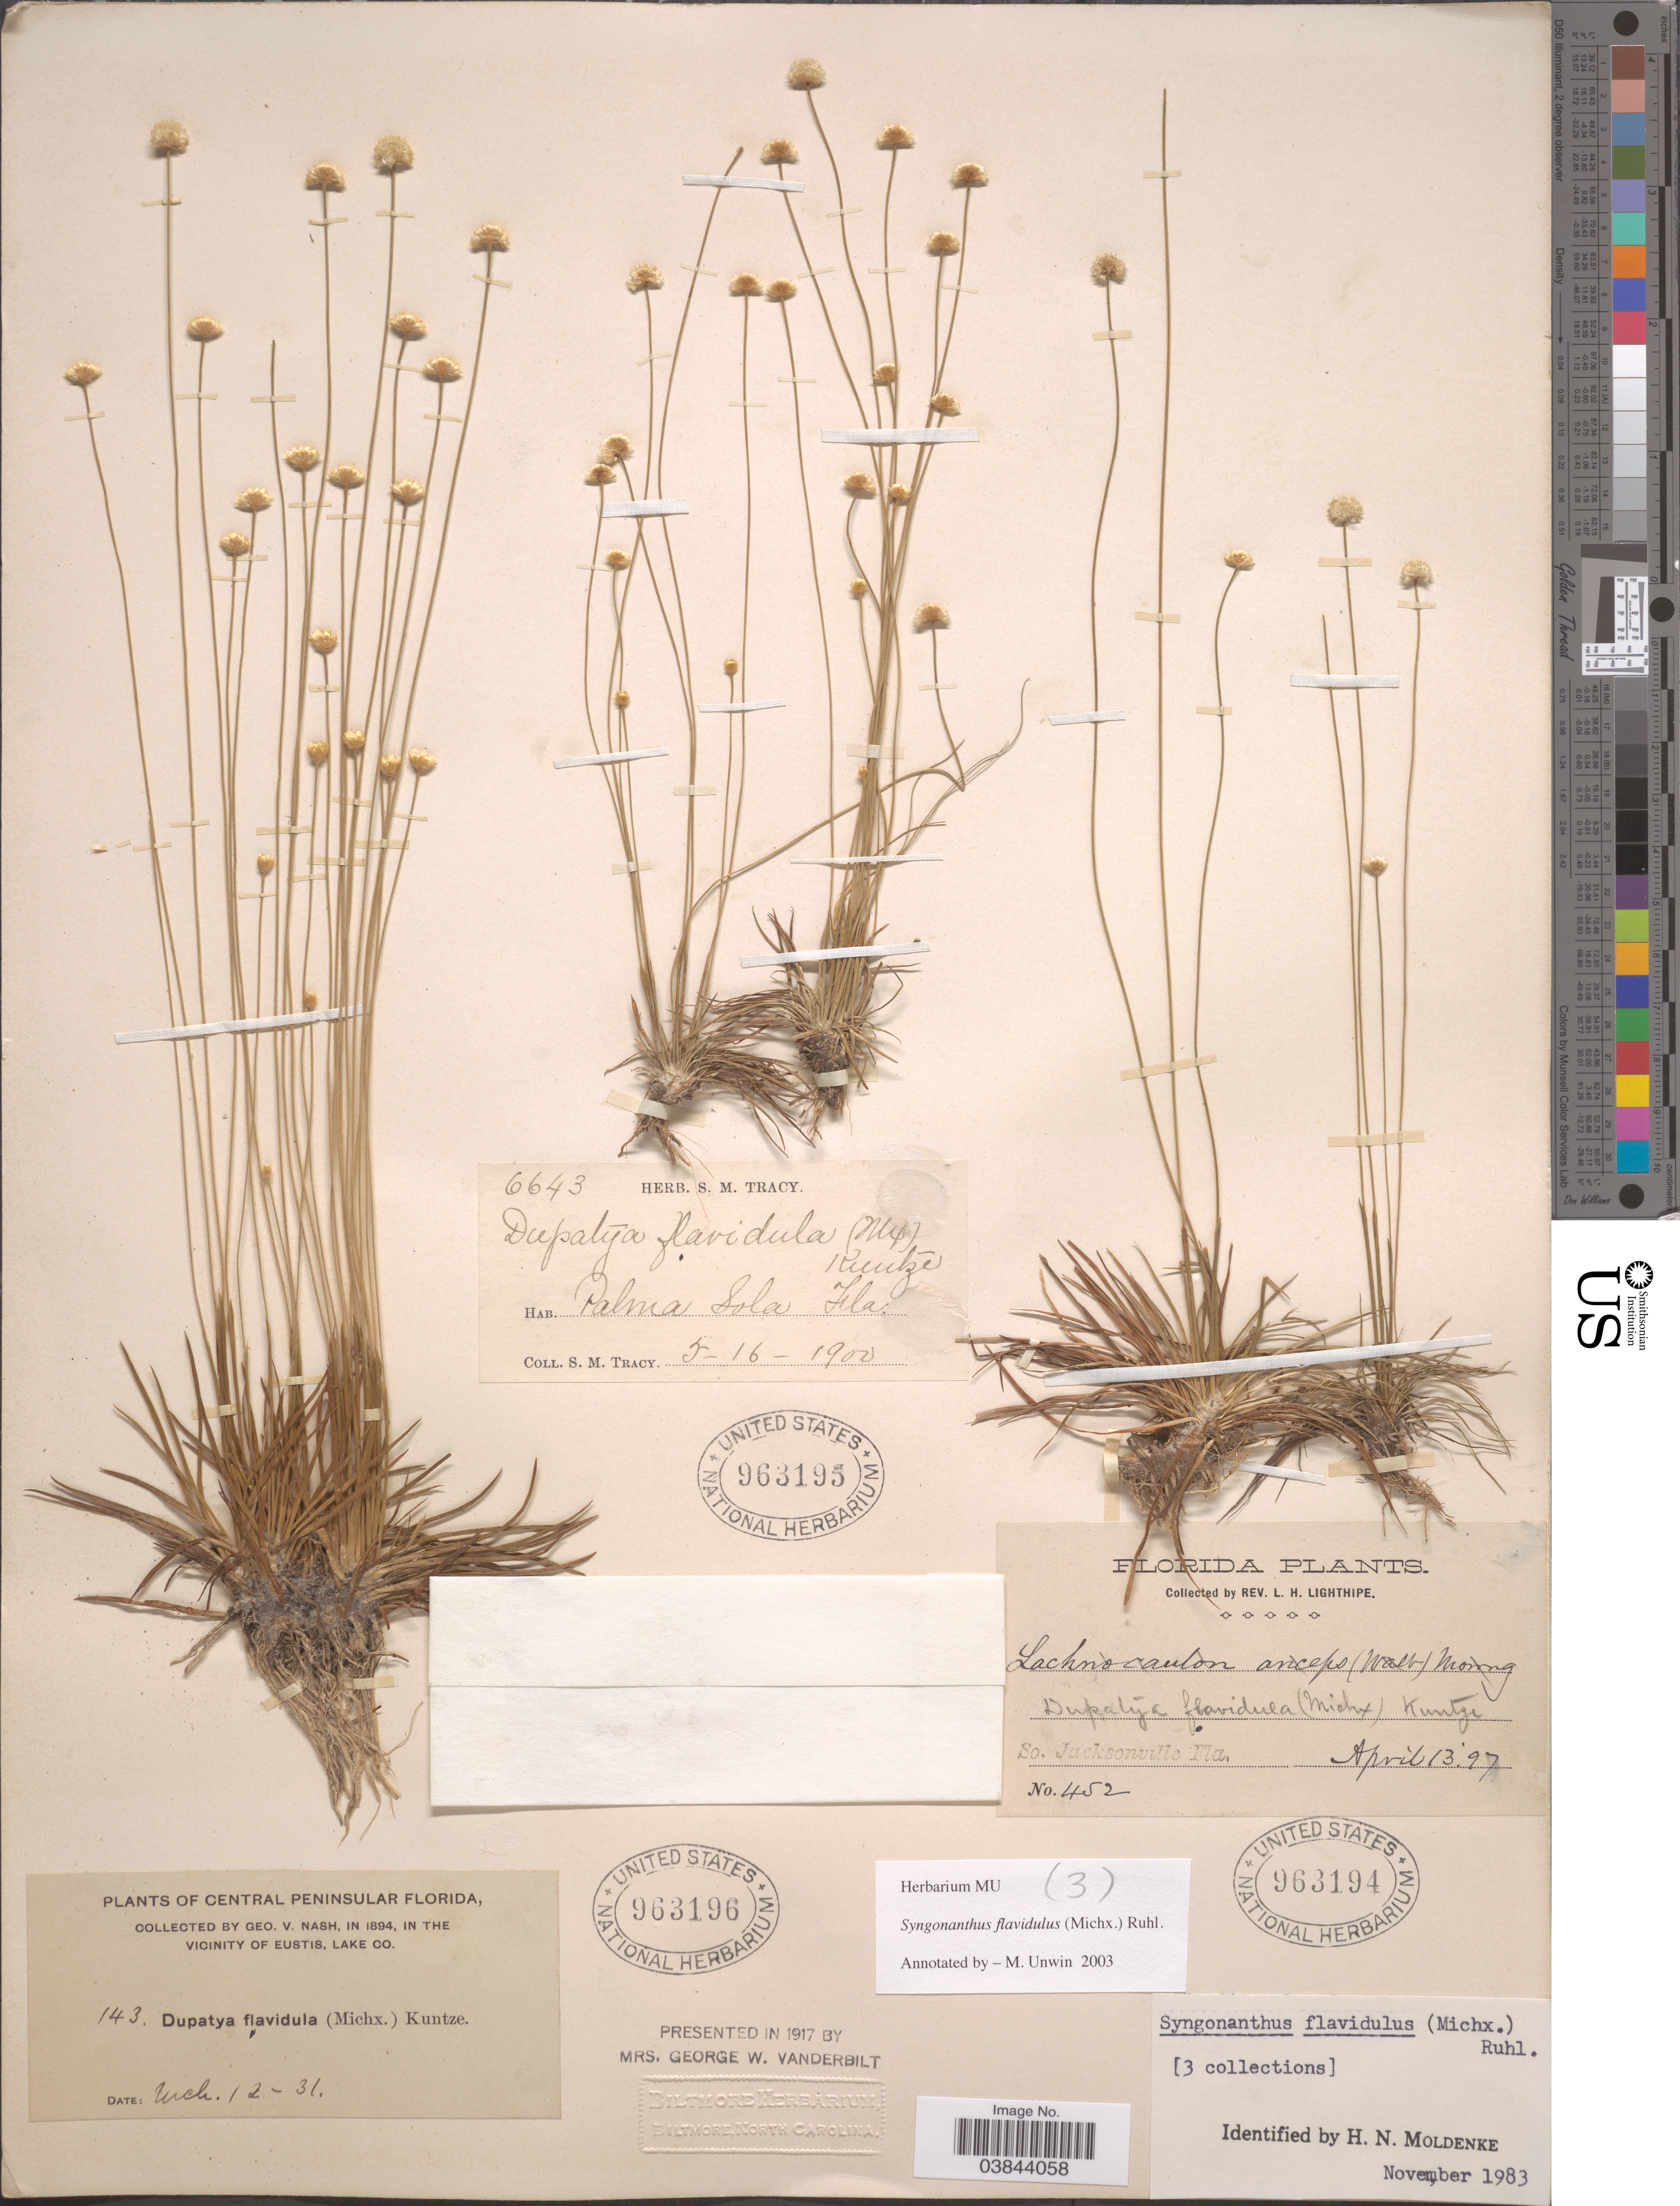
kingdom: Plantae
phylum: Tracheophyta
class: Liliopsida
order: Poales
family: Eriocaulaceae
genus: Syngonanthus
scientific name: Syngonanthus flavidulus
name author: (Michx.) Ruhland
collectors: S. M. Tracy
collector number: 6643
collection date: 1900-05-16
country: United States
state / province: Florida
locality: Palma Sola.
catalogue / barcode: US 963195-2